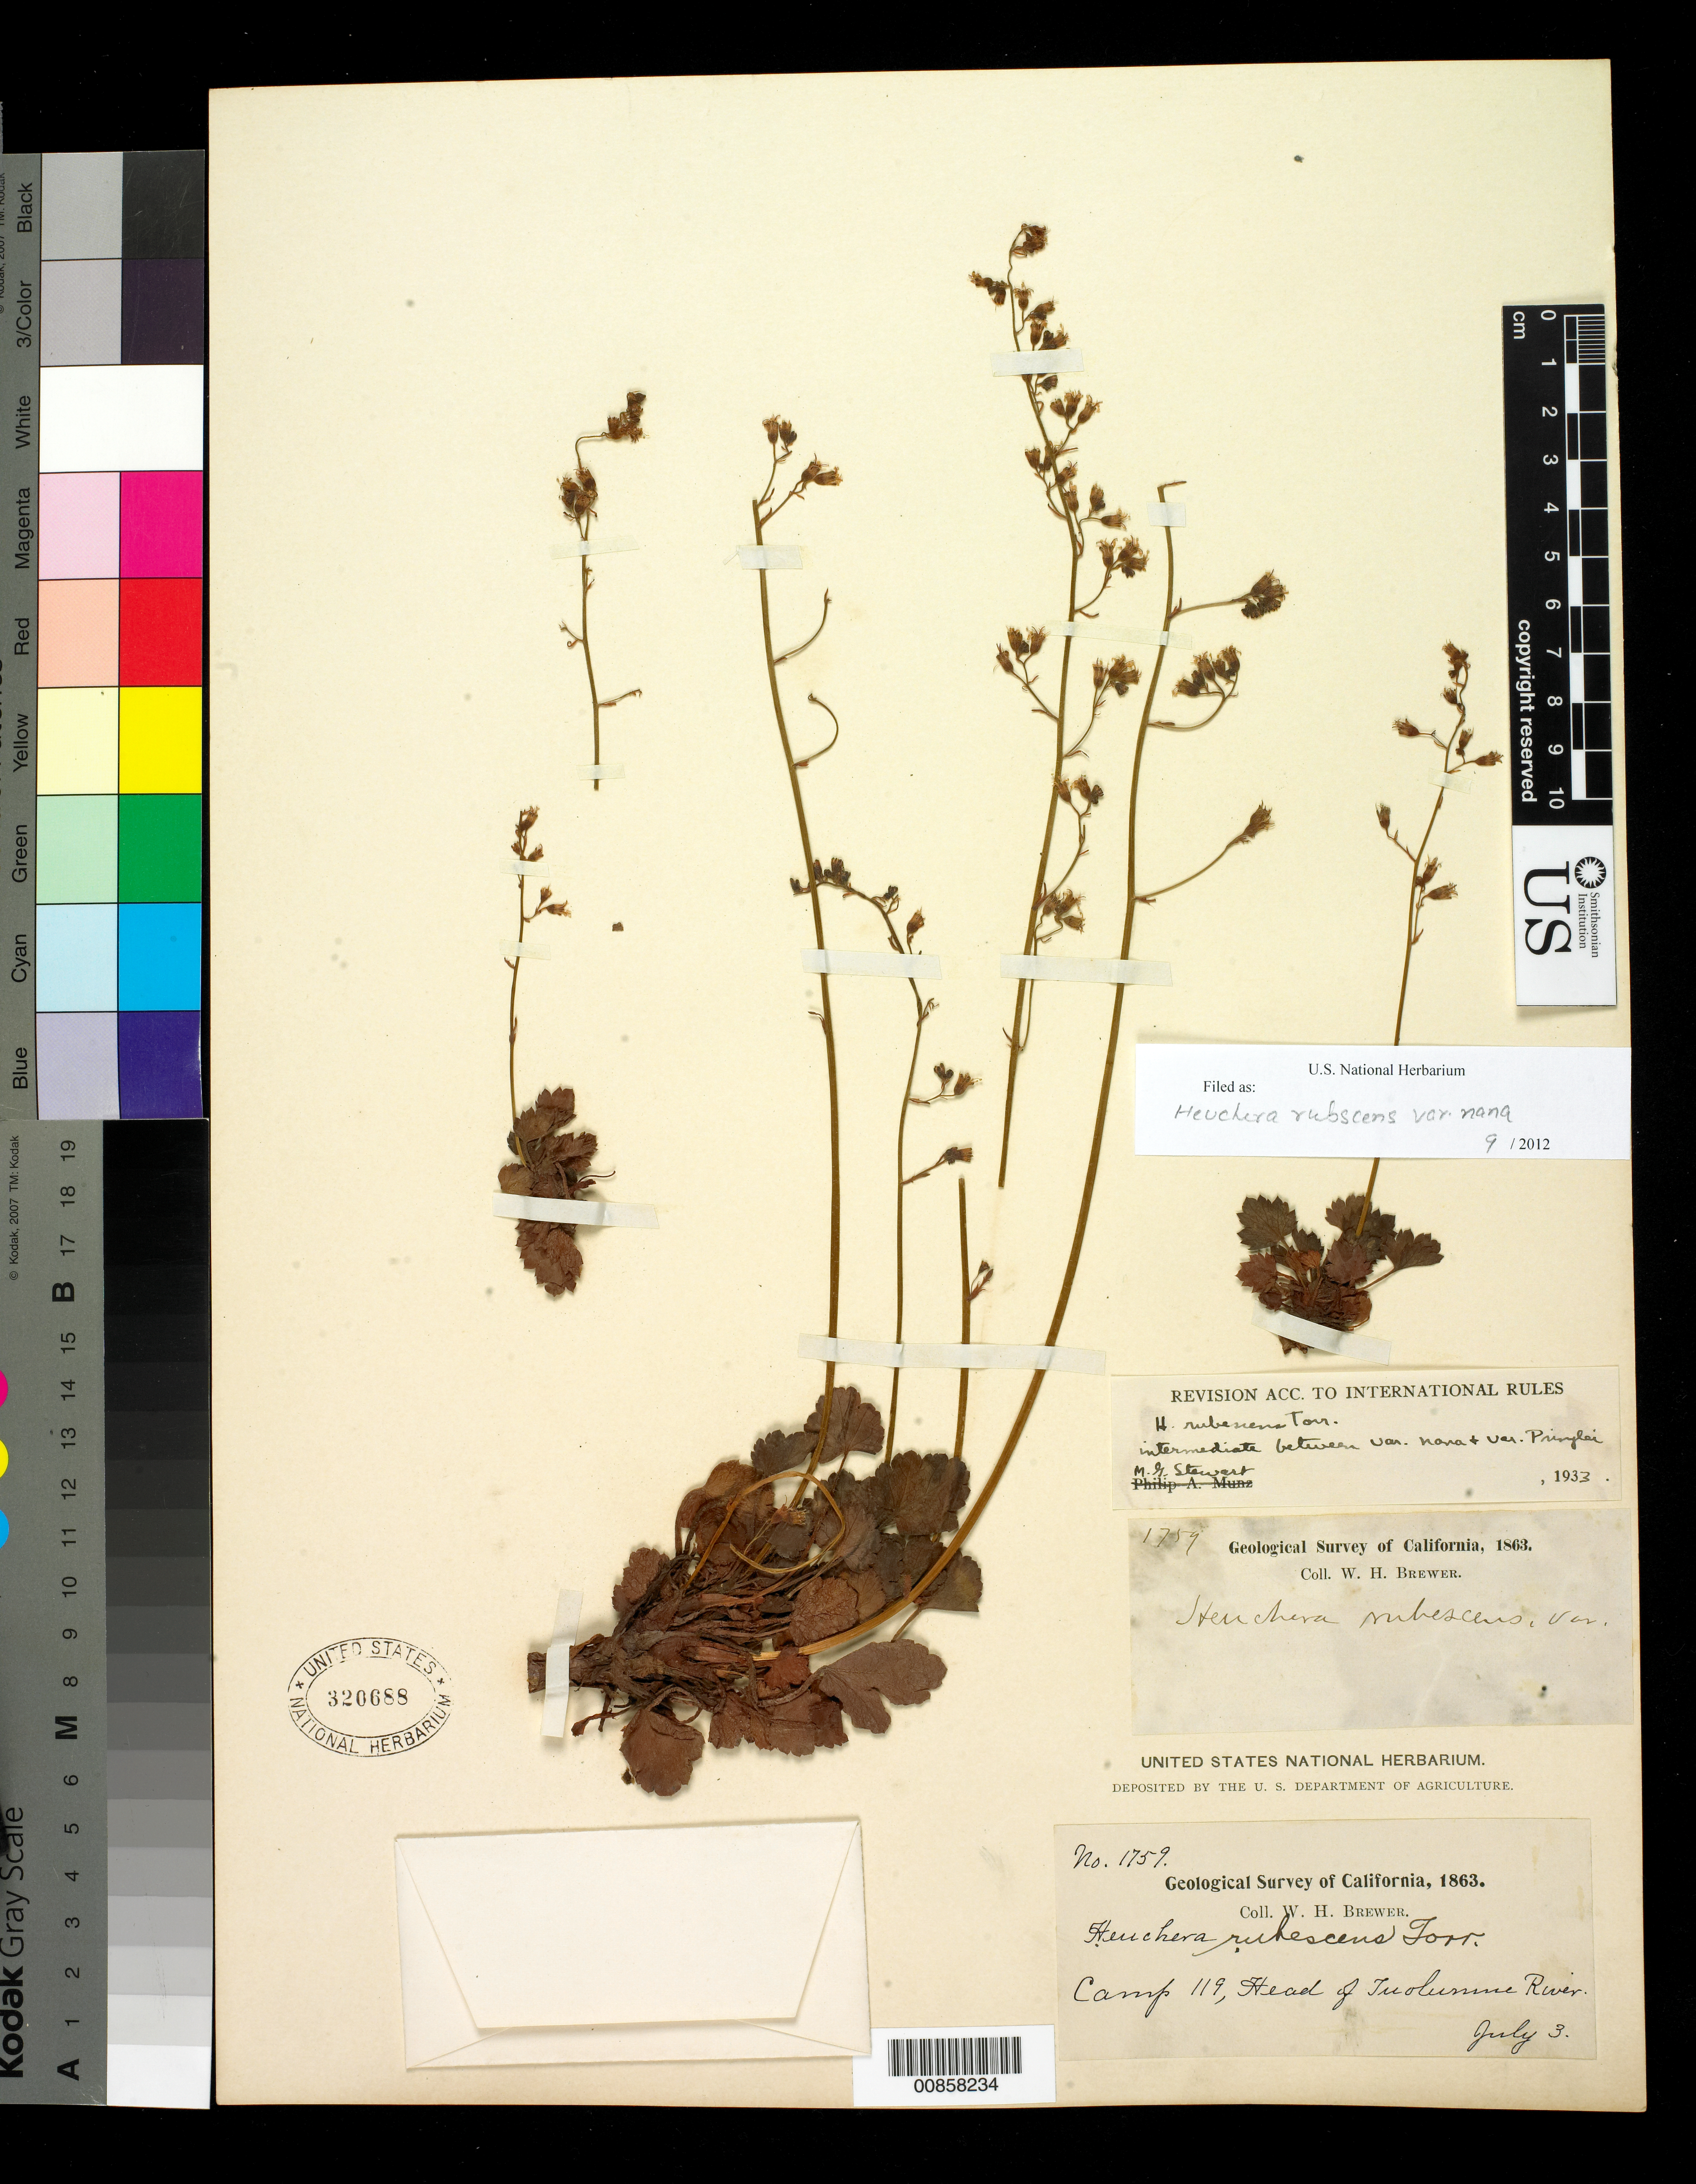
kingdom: Plantae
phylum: Tracheophyta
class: Magnoliopsida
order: Saxifragales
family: Saxifragaceae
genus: Heuchera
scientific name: Heuchera rubescens var. nana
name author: A. Gray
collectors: W. H. Brewer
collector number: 1759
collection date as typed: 03 Jul 1863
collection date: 1863-07-03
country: United States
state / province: California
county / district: Tuolumne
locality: Camp 119, Head of Tuolumne River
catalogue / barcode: US 320688